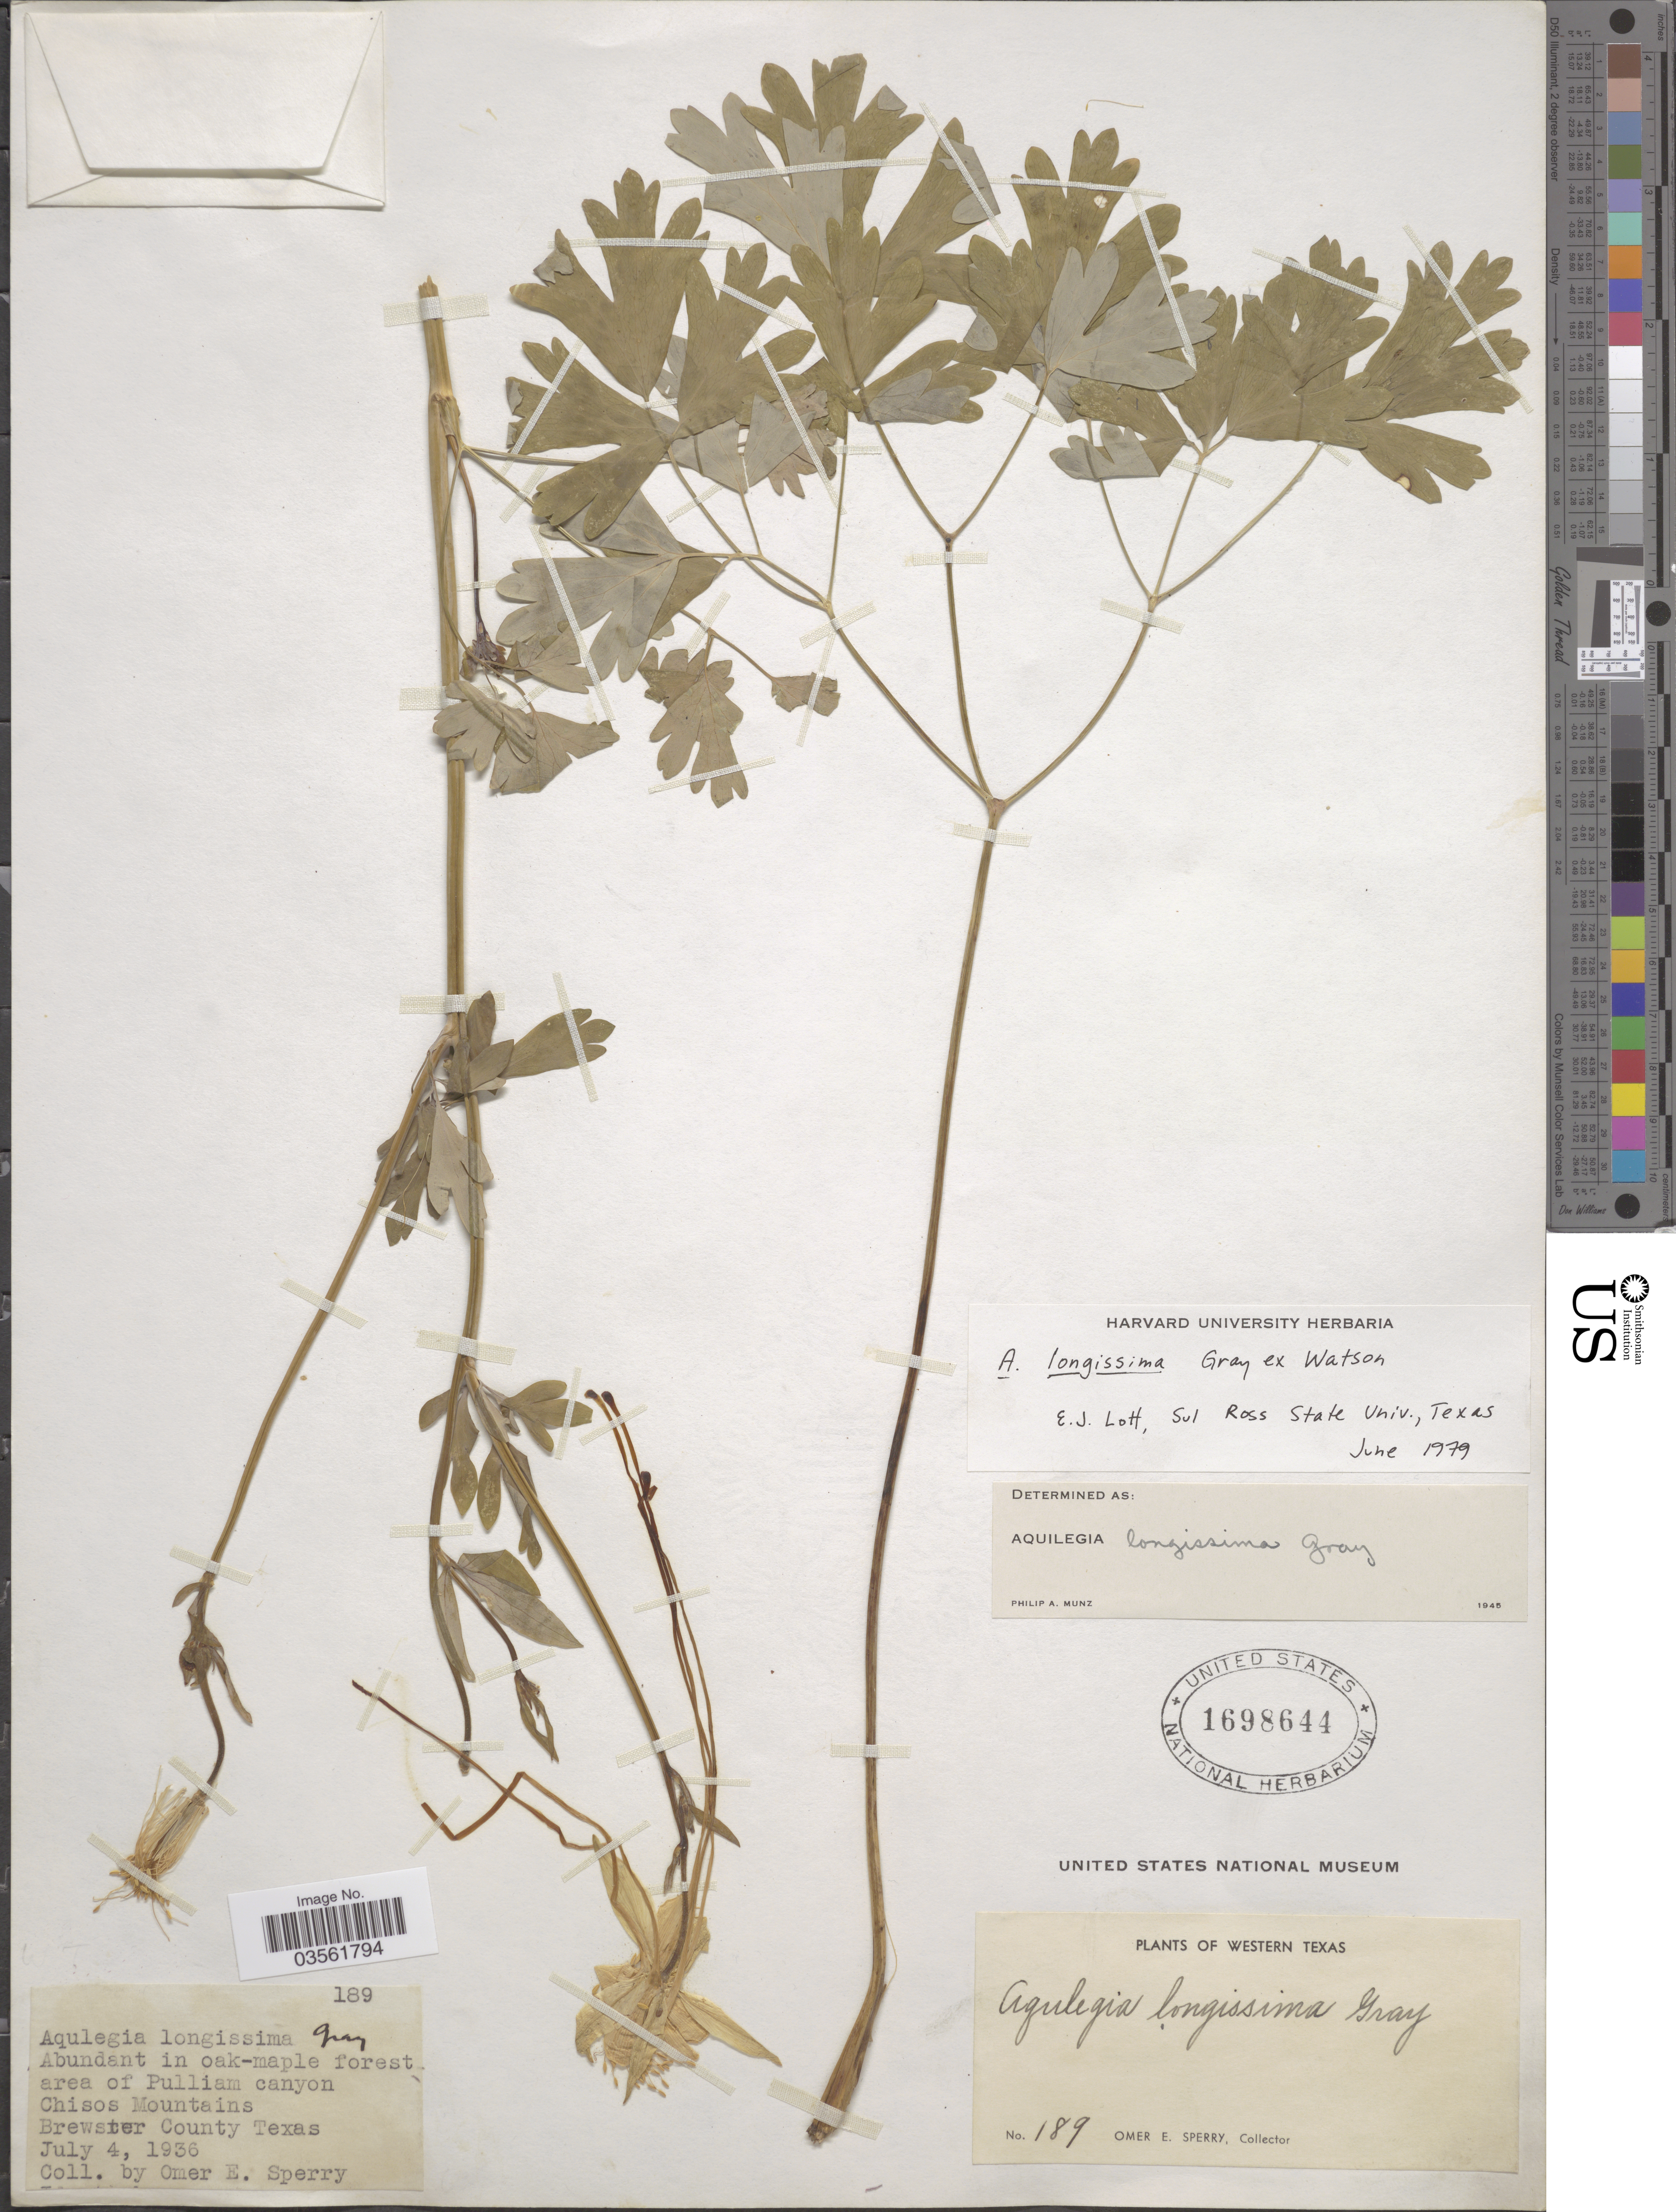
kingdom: Plantae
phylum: Tracheophyta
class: Magnoliopsida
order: Ranunculales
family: Ranunculaceae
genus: Aquilegia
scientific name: Aquilegia longissima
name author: A. Gray ex S. Watson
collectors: O. E. Sperry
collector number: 189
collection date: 1936-07-04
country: United States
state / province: Texas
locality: Area of Pulliam canyon. Chisos Mountains. Brewster County.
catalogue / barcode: US 1698644